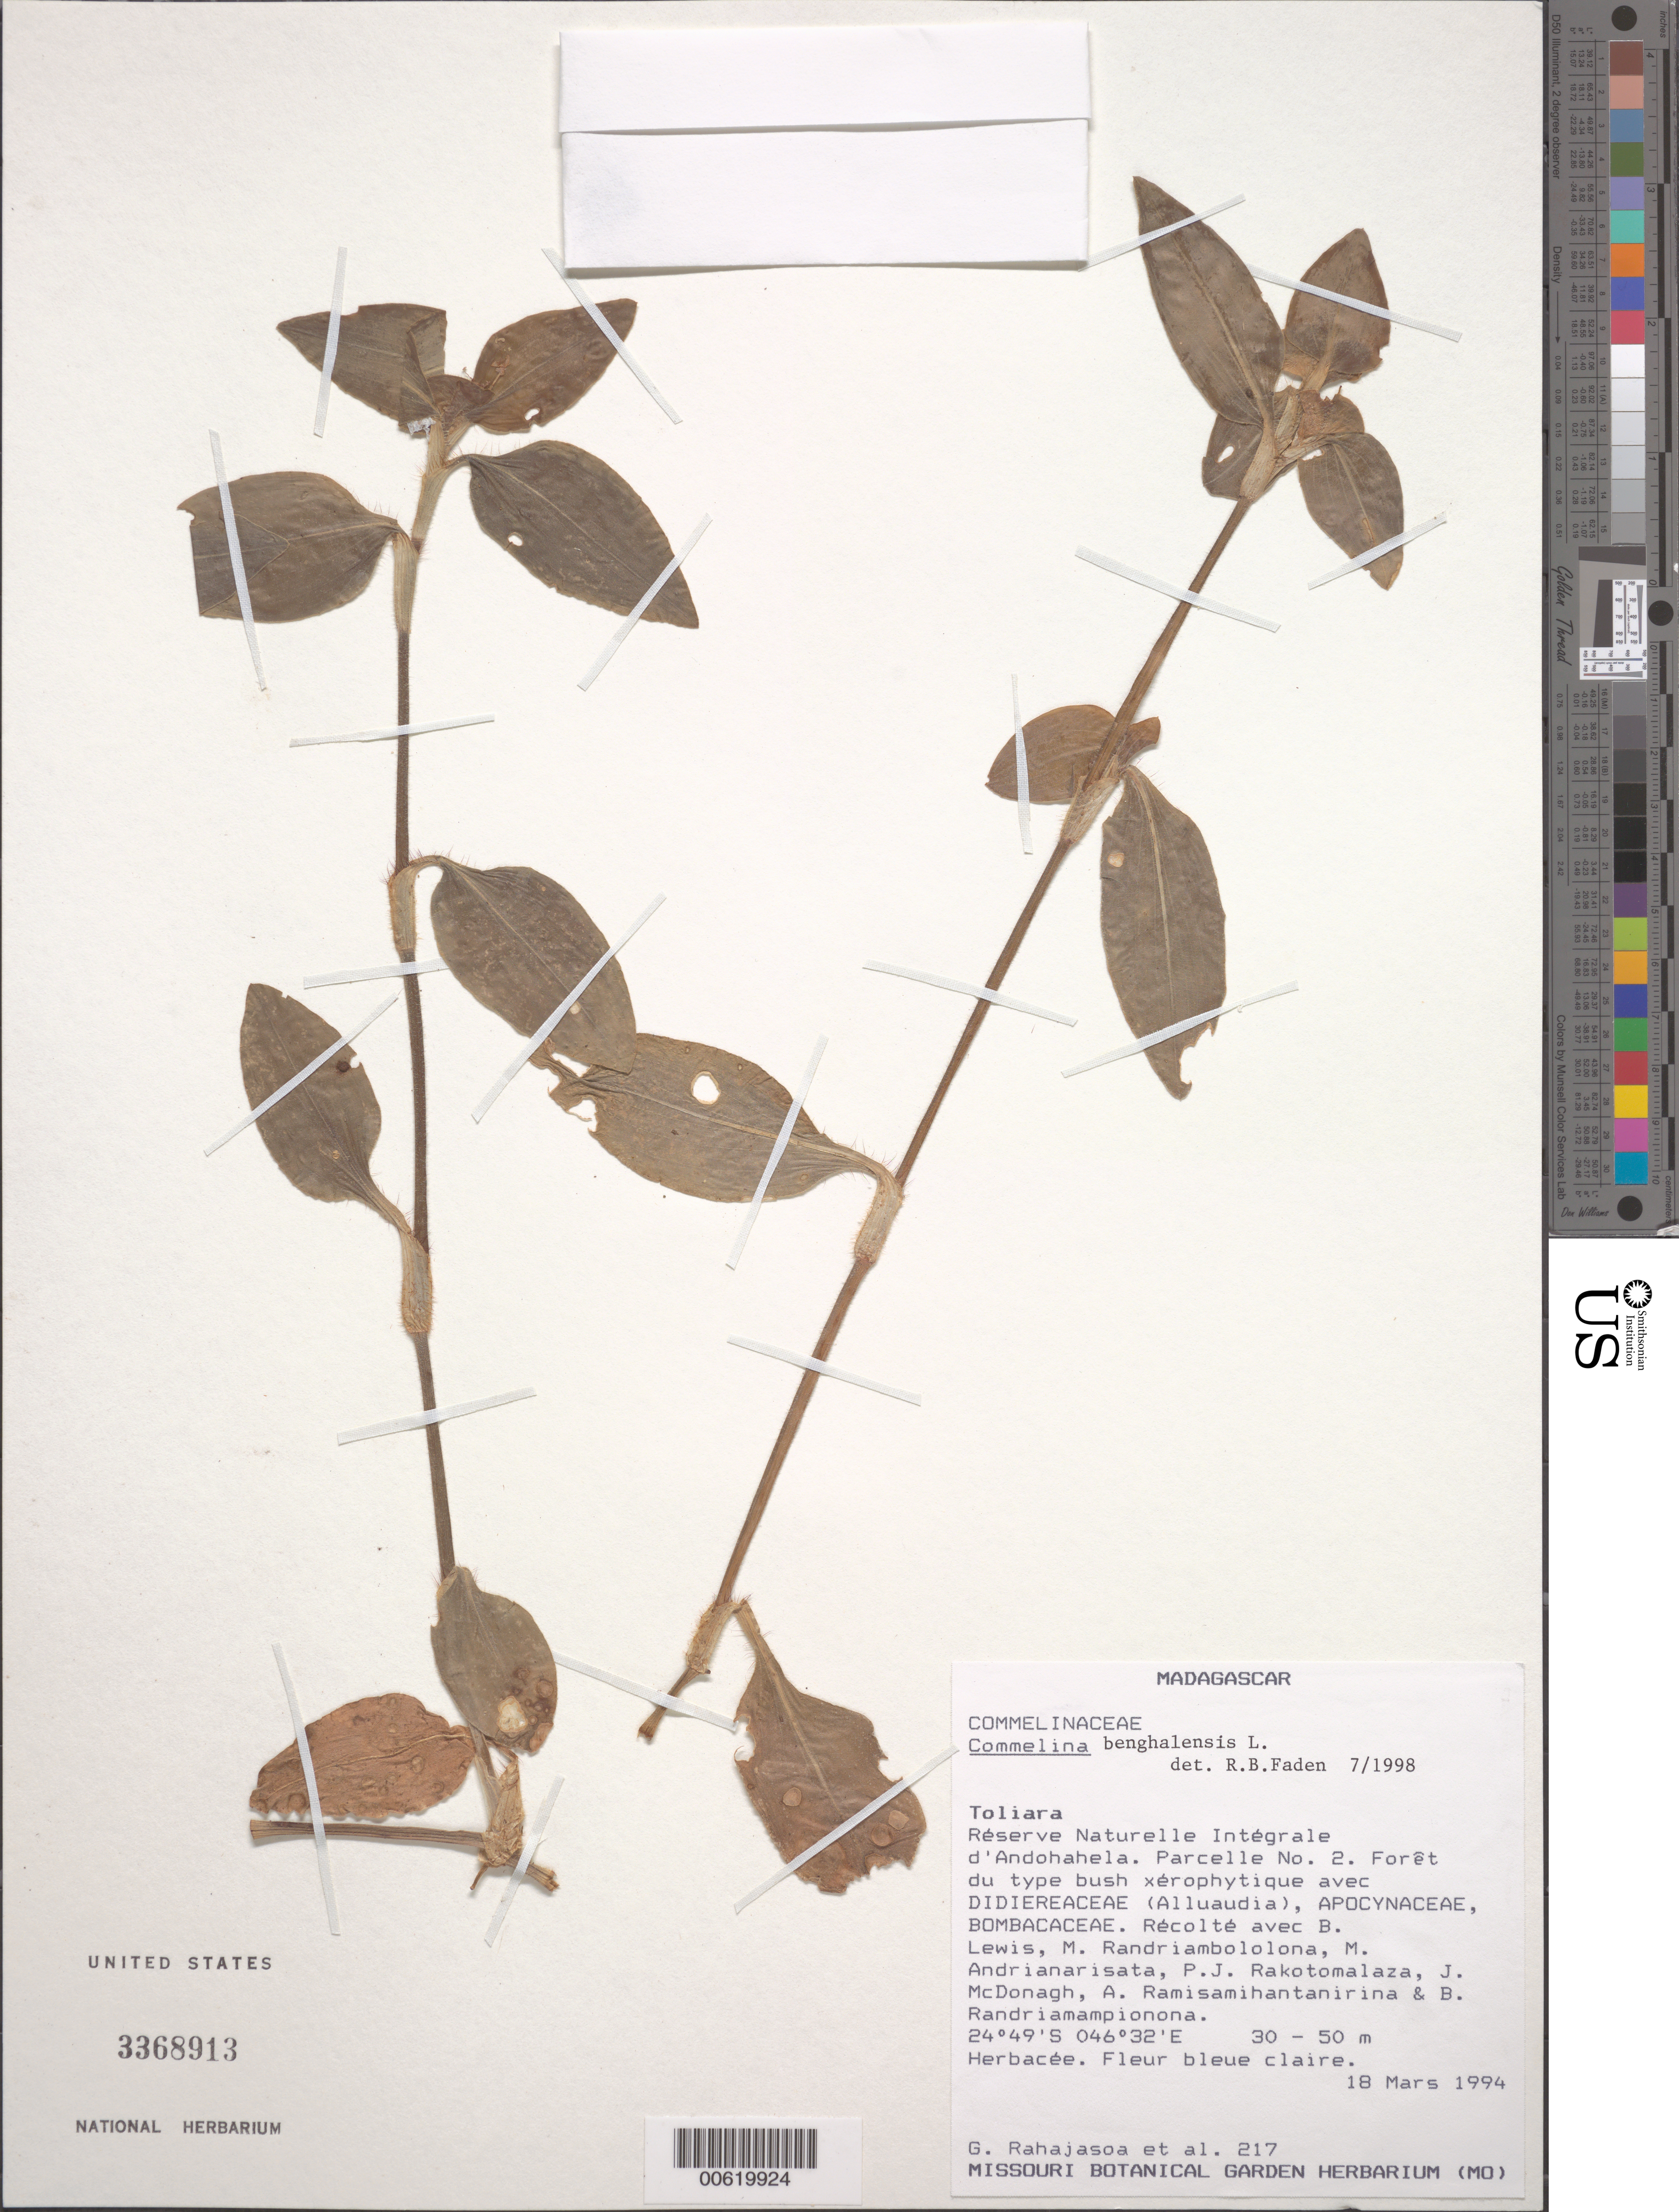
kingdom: Plantae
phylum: Tracheophyta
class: Liliopsida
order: Commelinales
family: Commelinaceae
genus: Commelina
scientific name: Commelina benghalensis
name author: L.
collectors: G. Rahajasoa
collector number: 217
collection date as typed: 18 Mar 1994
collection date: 1994-03-18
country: Madagascar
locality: Toliara, reserve naturelle integrale d' andohahela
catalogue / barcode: US 3368913